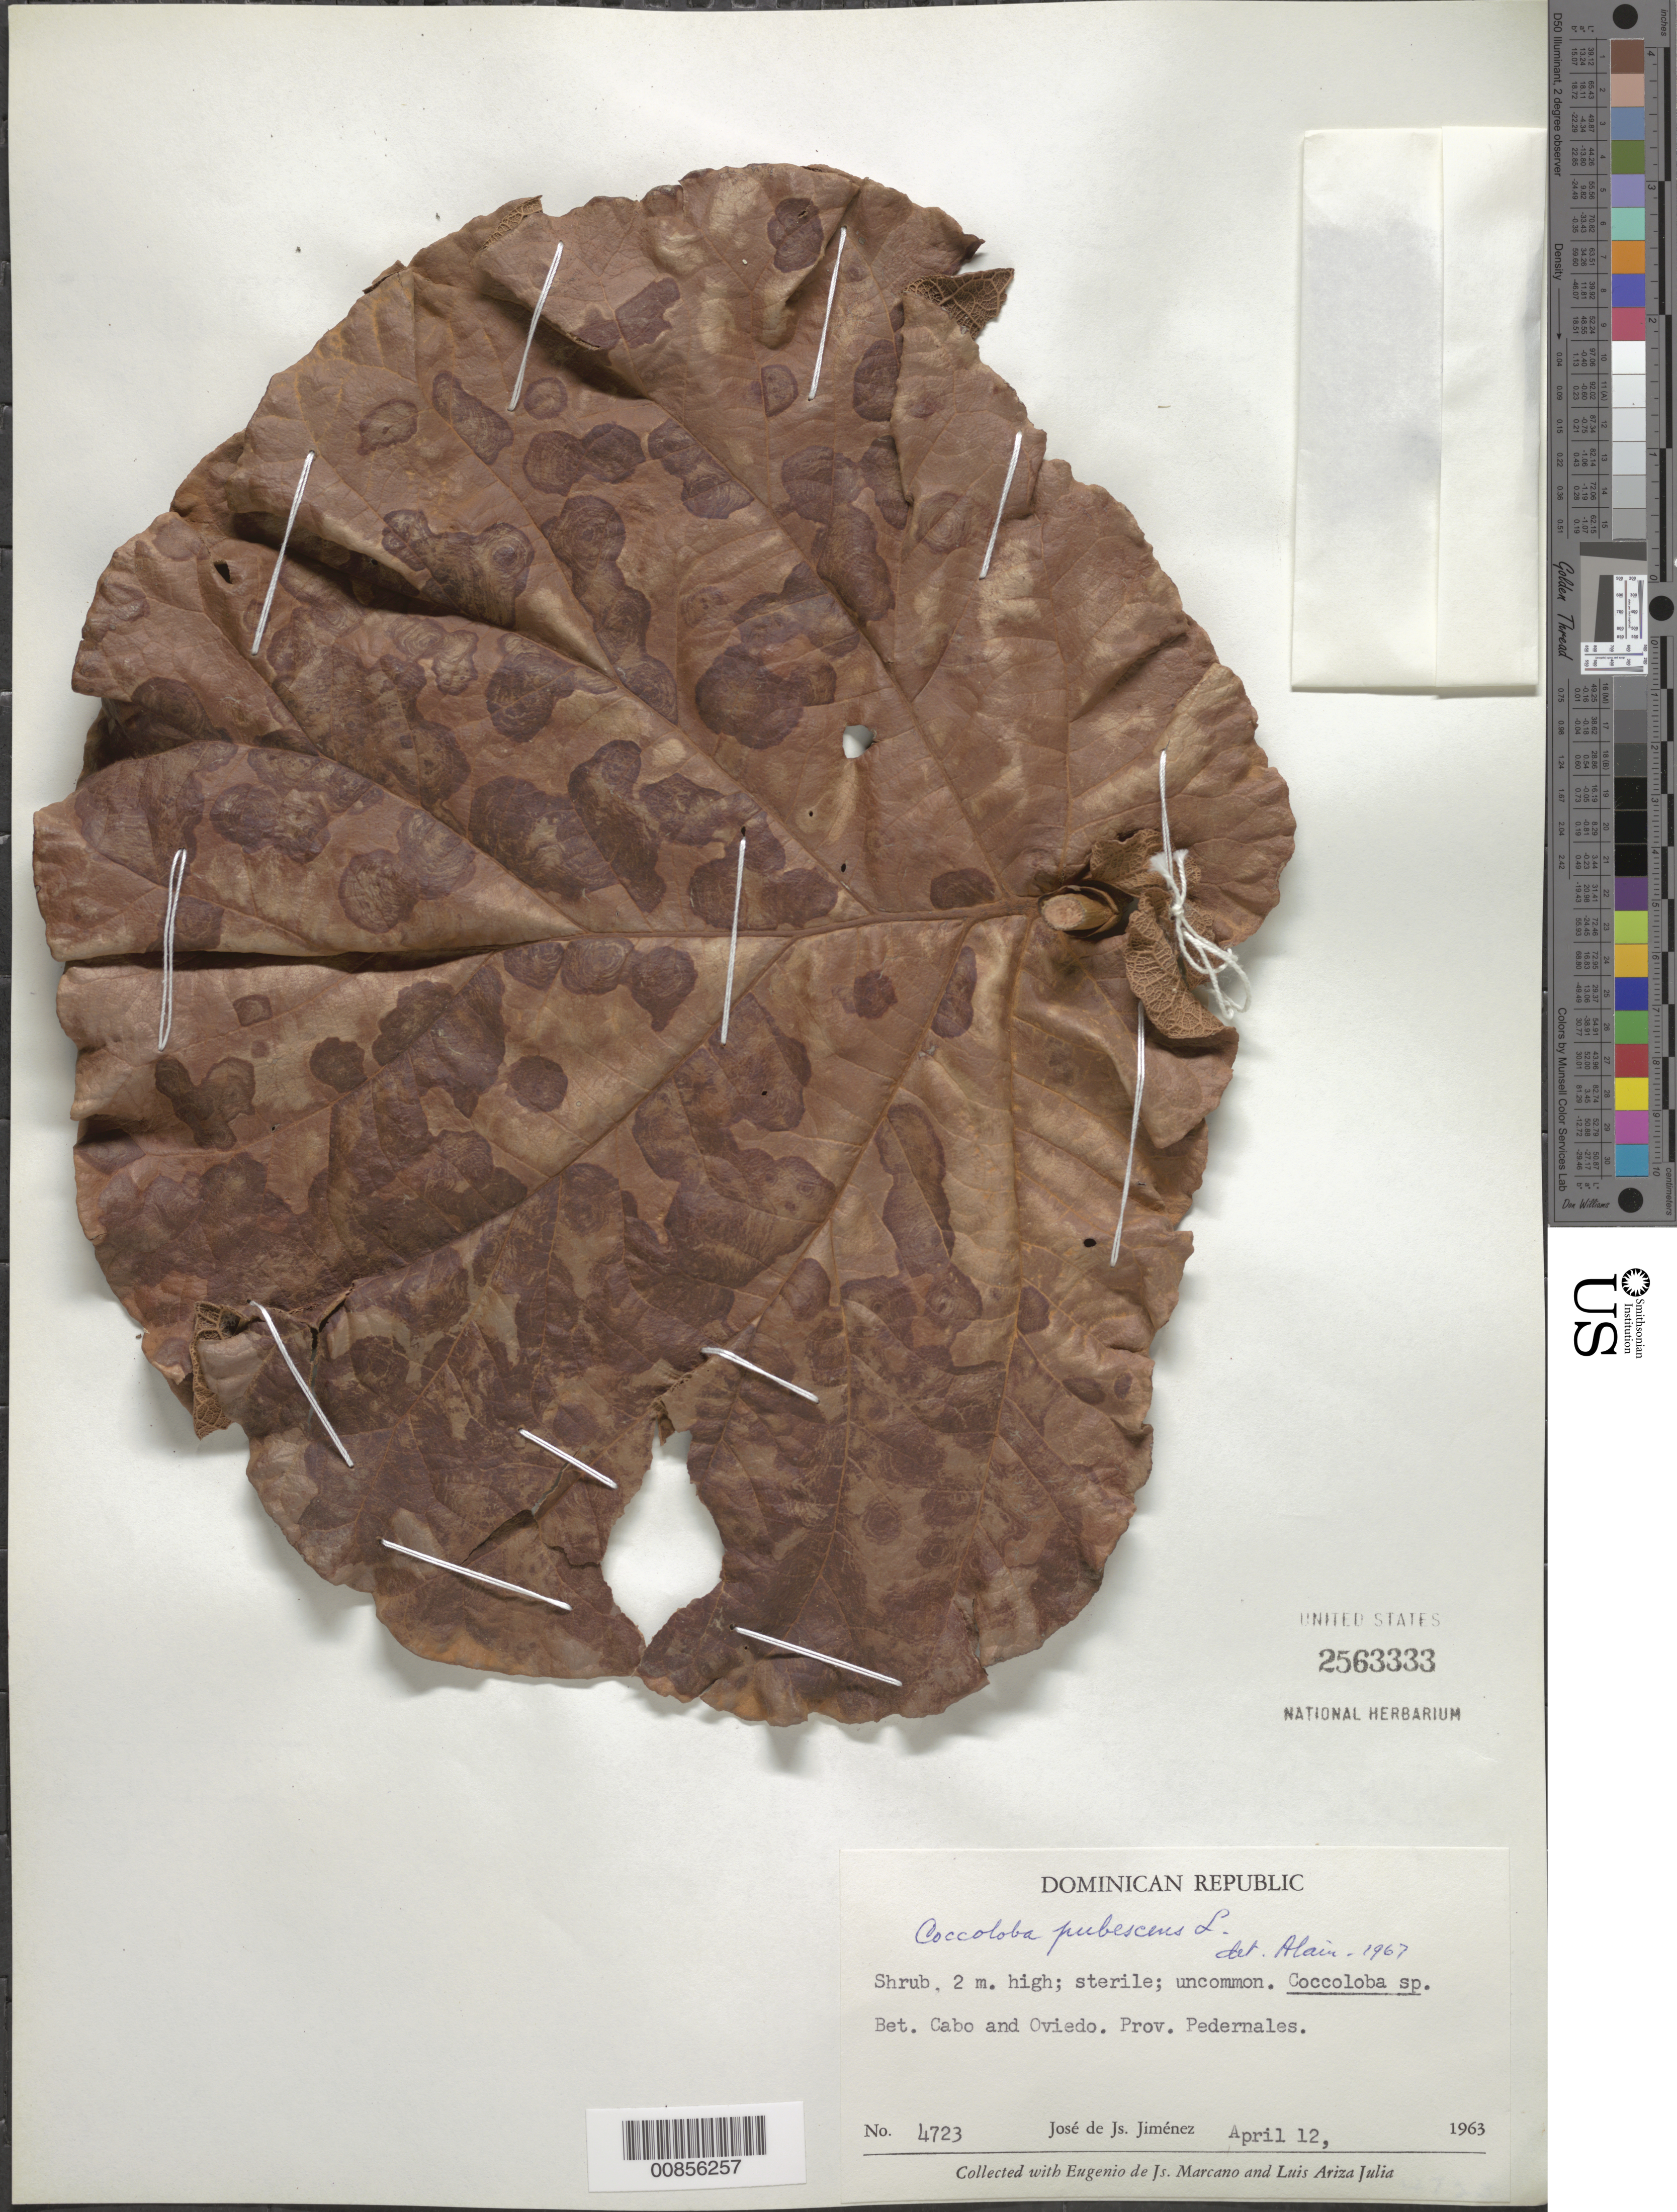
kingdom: Plantae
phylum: Tracheophyta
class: Magnoliopsida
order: Caryophyllales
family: Polygonaceae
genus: Coccoloba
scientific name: Coccoloba pubescens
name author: L.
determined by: Liogier, Alain H.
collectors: J. J. Jiménez Almonte, E. J. Marcano F. & L. Ariza-Julia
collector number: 4723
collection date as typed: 12 Apr 1963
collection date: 1963-04-12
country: Dominican Republic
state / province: Pedernales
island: Hispaniola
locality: Between Cabo and Oviedo.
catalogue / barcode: US 2563333